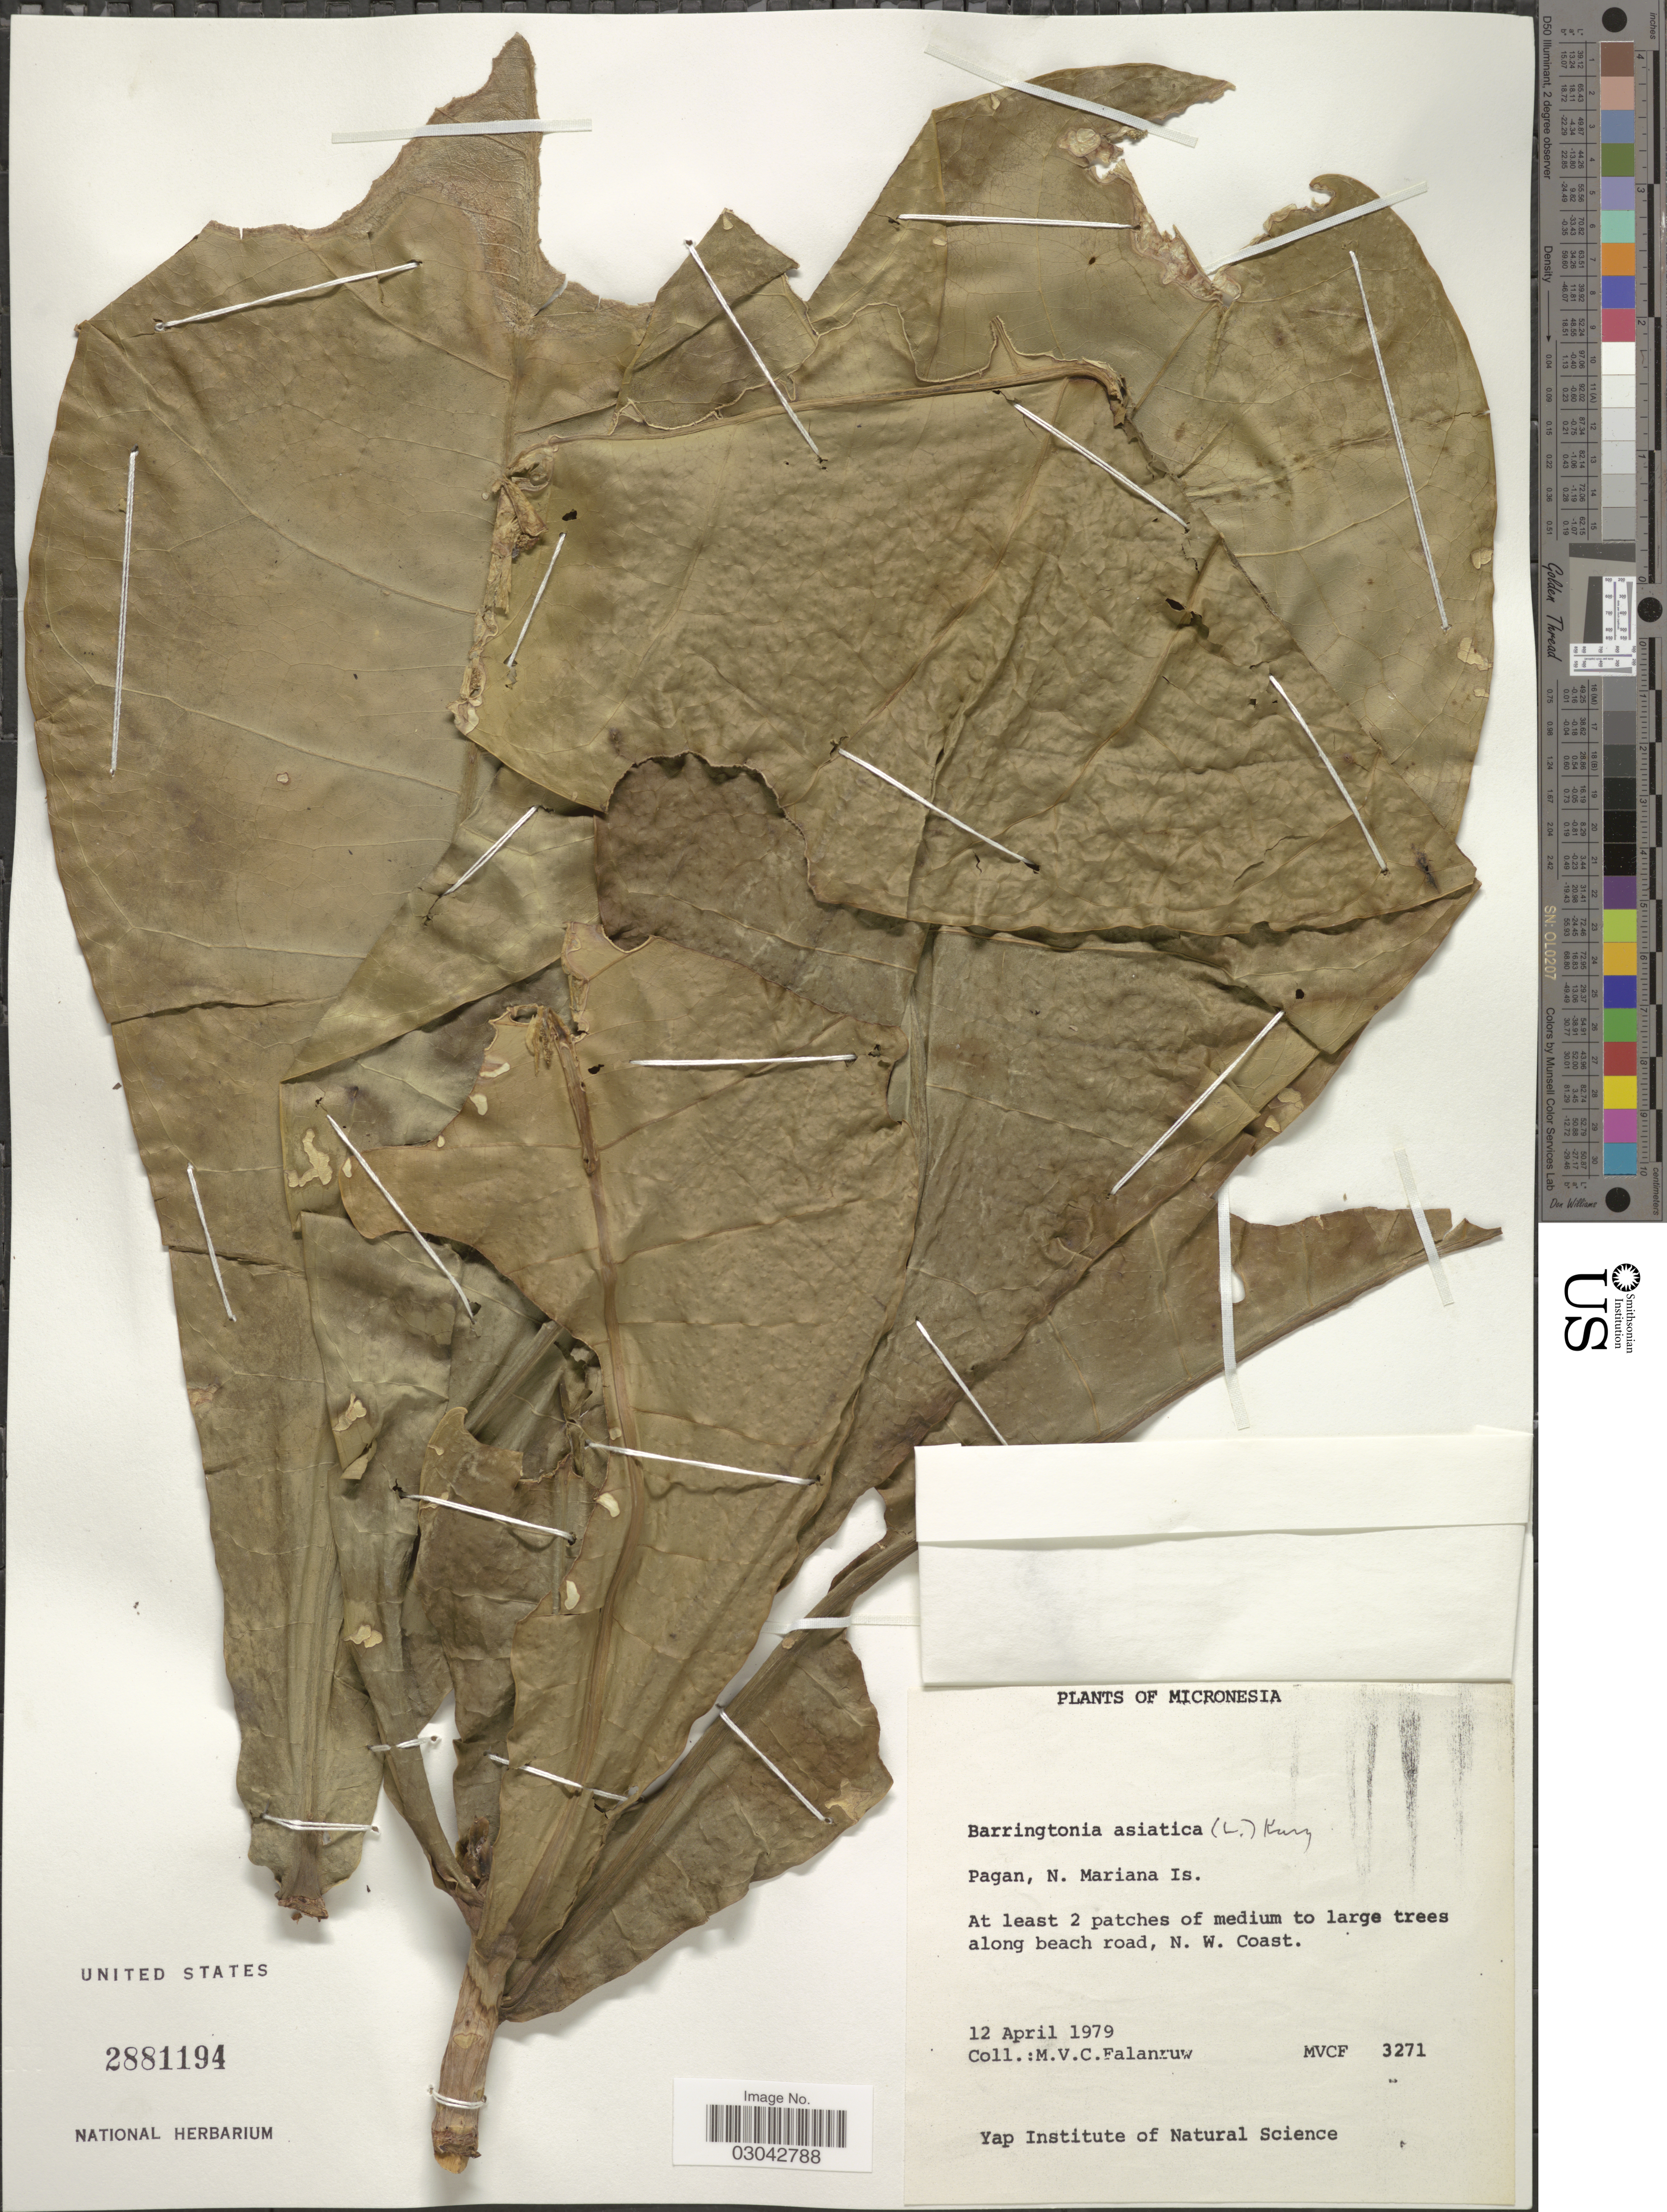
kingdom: Plantae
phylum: Tracheophyta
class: Magnoliopsida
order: Ericales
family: Lecythidaceae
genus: Barringtonia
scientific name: Barringtonia asiatica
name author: (L.) Kurz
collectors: M. V. Falanruw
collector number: MVCF3271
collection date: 1979-04-12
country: Northern Mariana Islands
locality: Micronesia. Pagan, N. Mariana Is. Along beach road, N.W. Coast.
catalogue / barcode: US 2881194